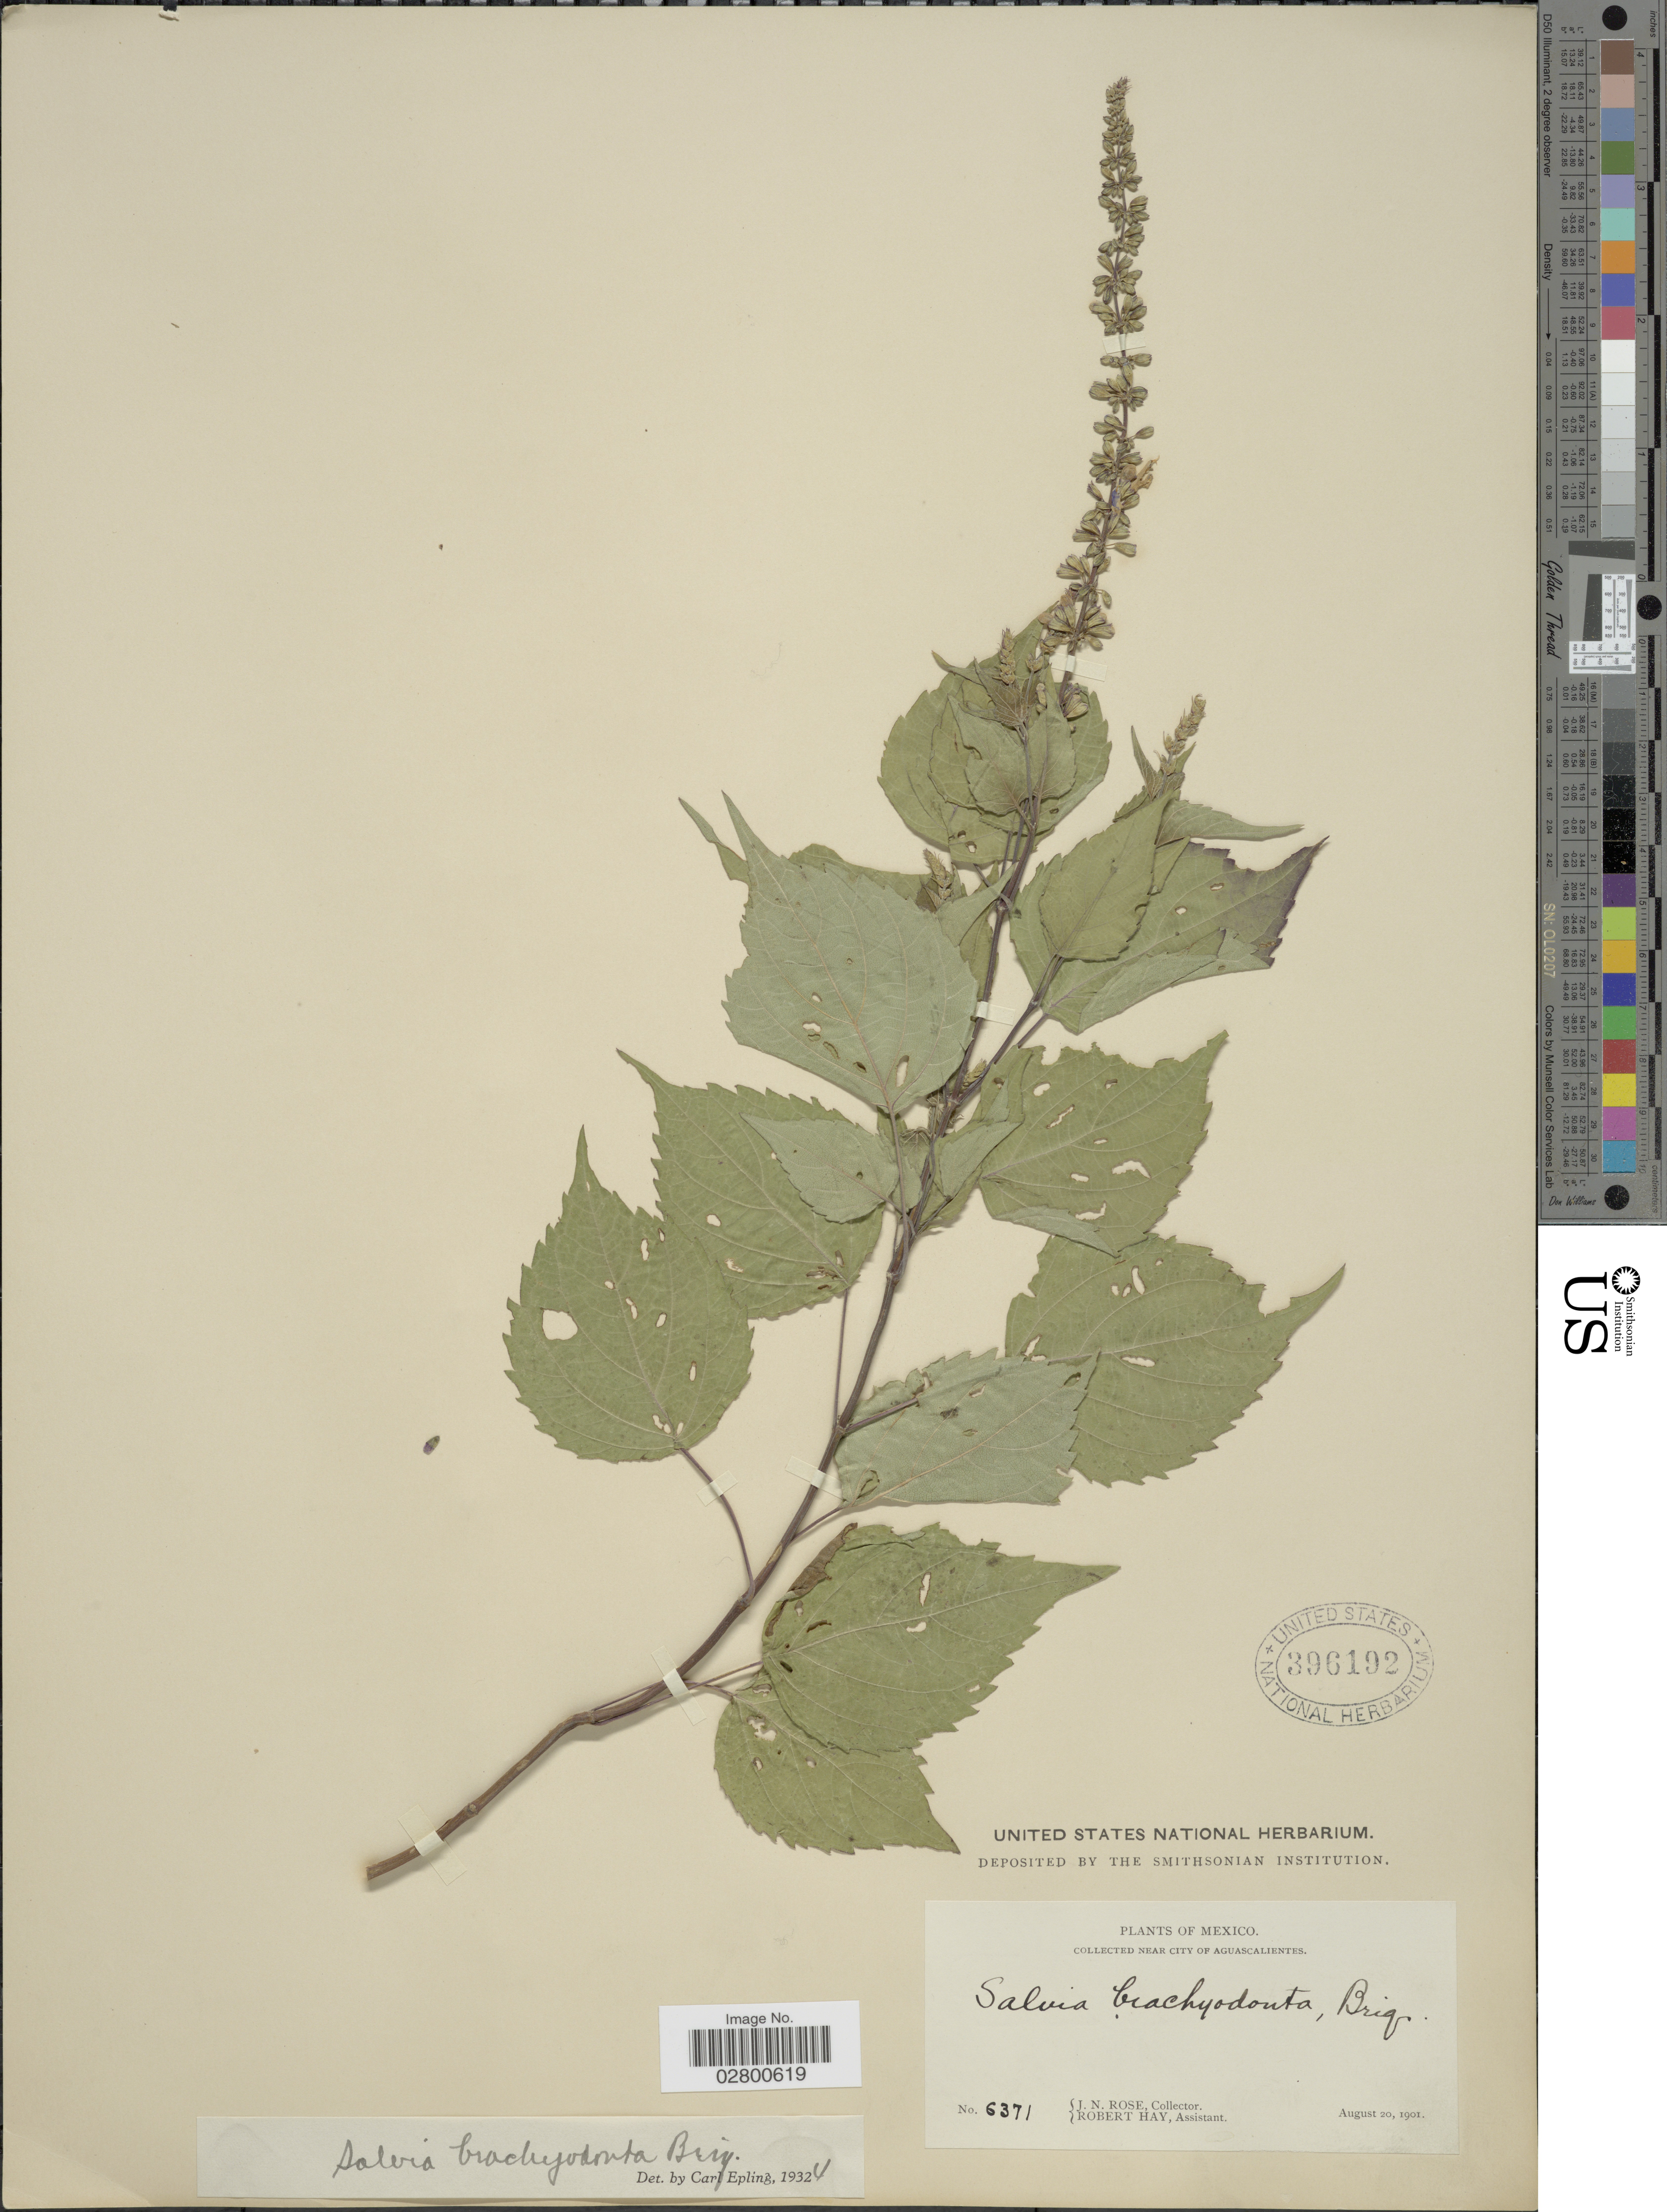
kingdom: Plantae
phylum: Tracheophyta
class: Magnoliopsida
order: Lamiales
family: Lamiaceae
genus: Salvia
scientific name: Salvia brachyodonta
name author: Briq.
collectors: J. N. Rose & R. Hay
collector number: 6371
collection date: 1901-08-20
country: Mexico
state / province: Aguascalientes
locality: Near city of Aguascalientes.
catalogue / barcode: US 396192